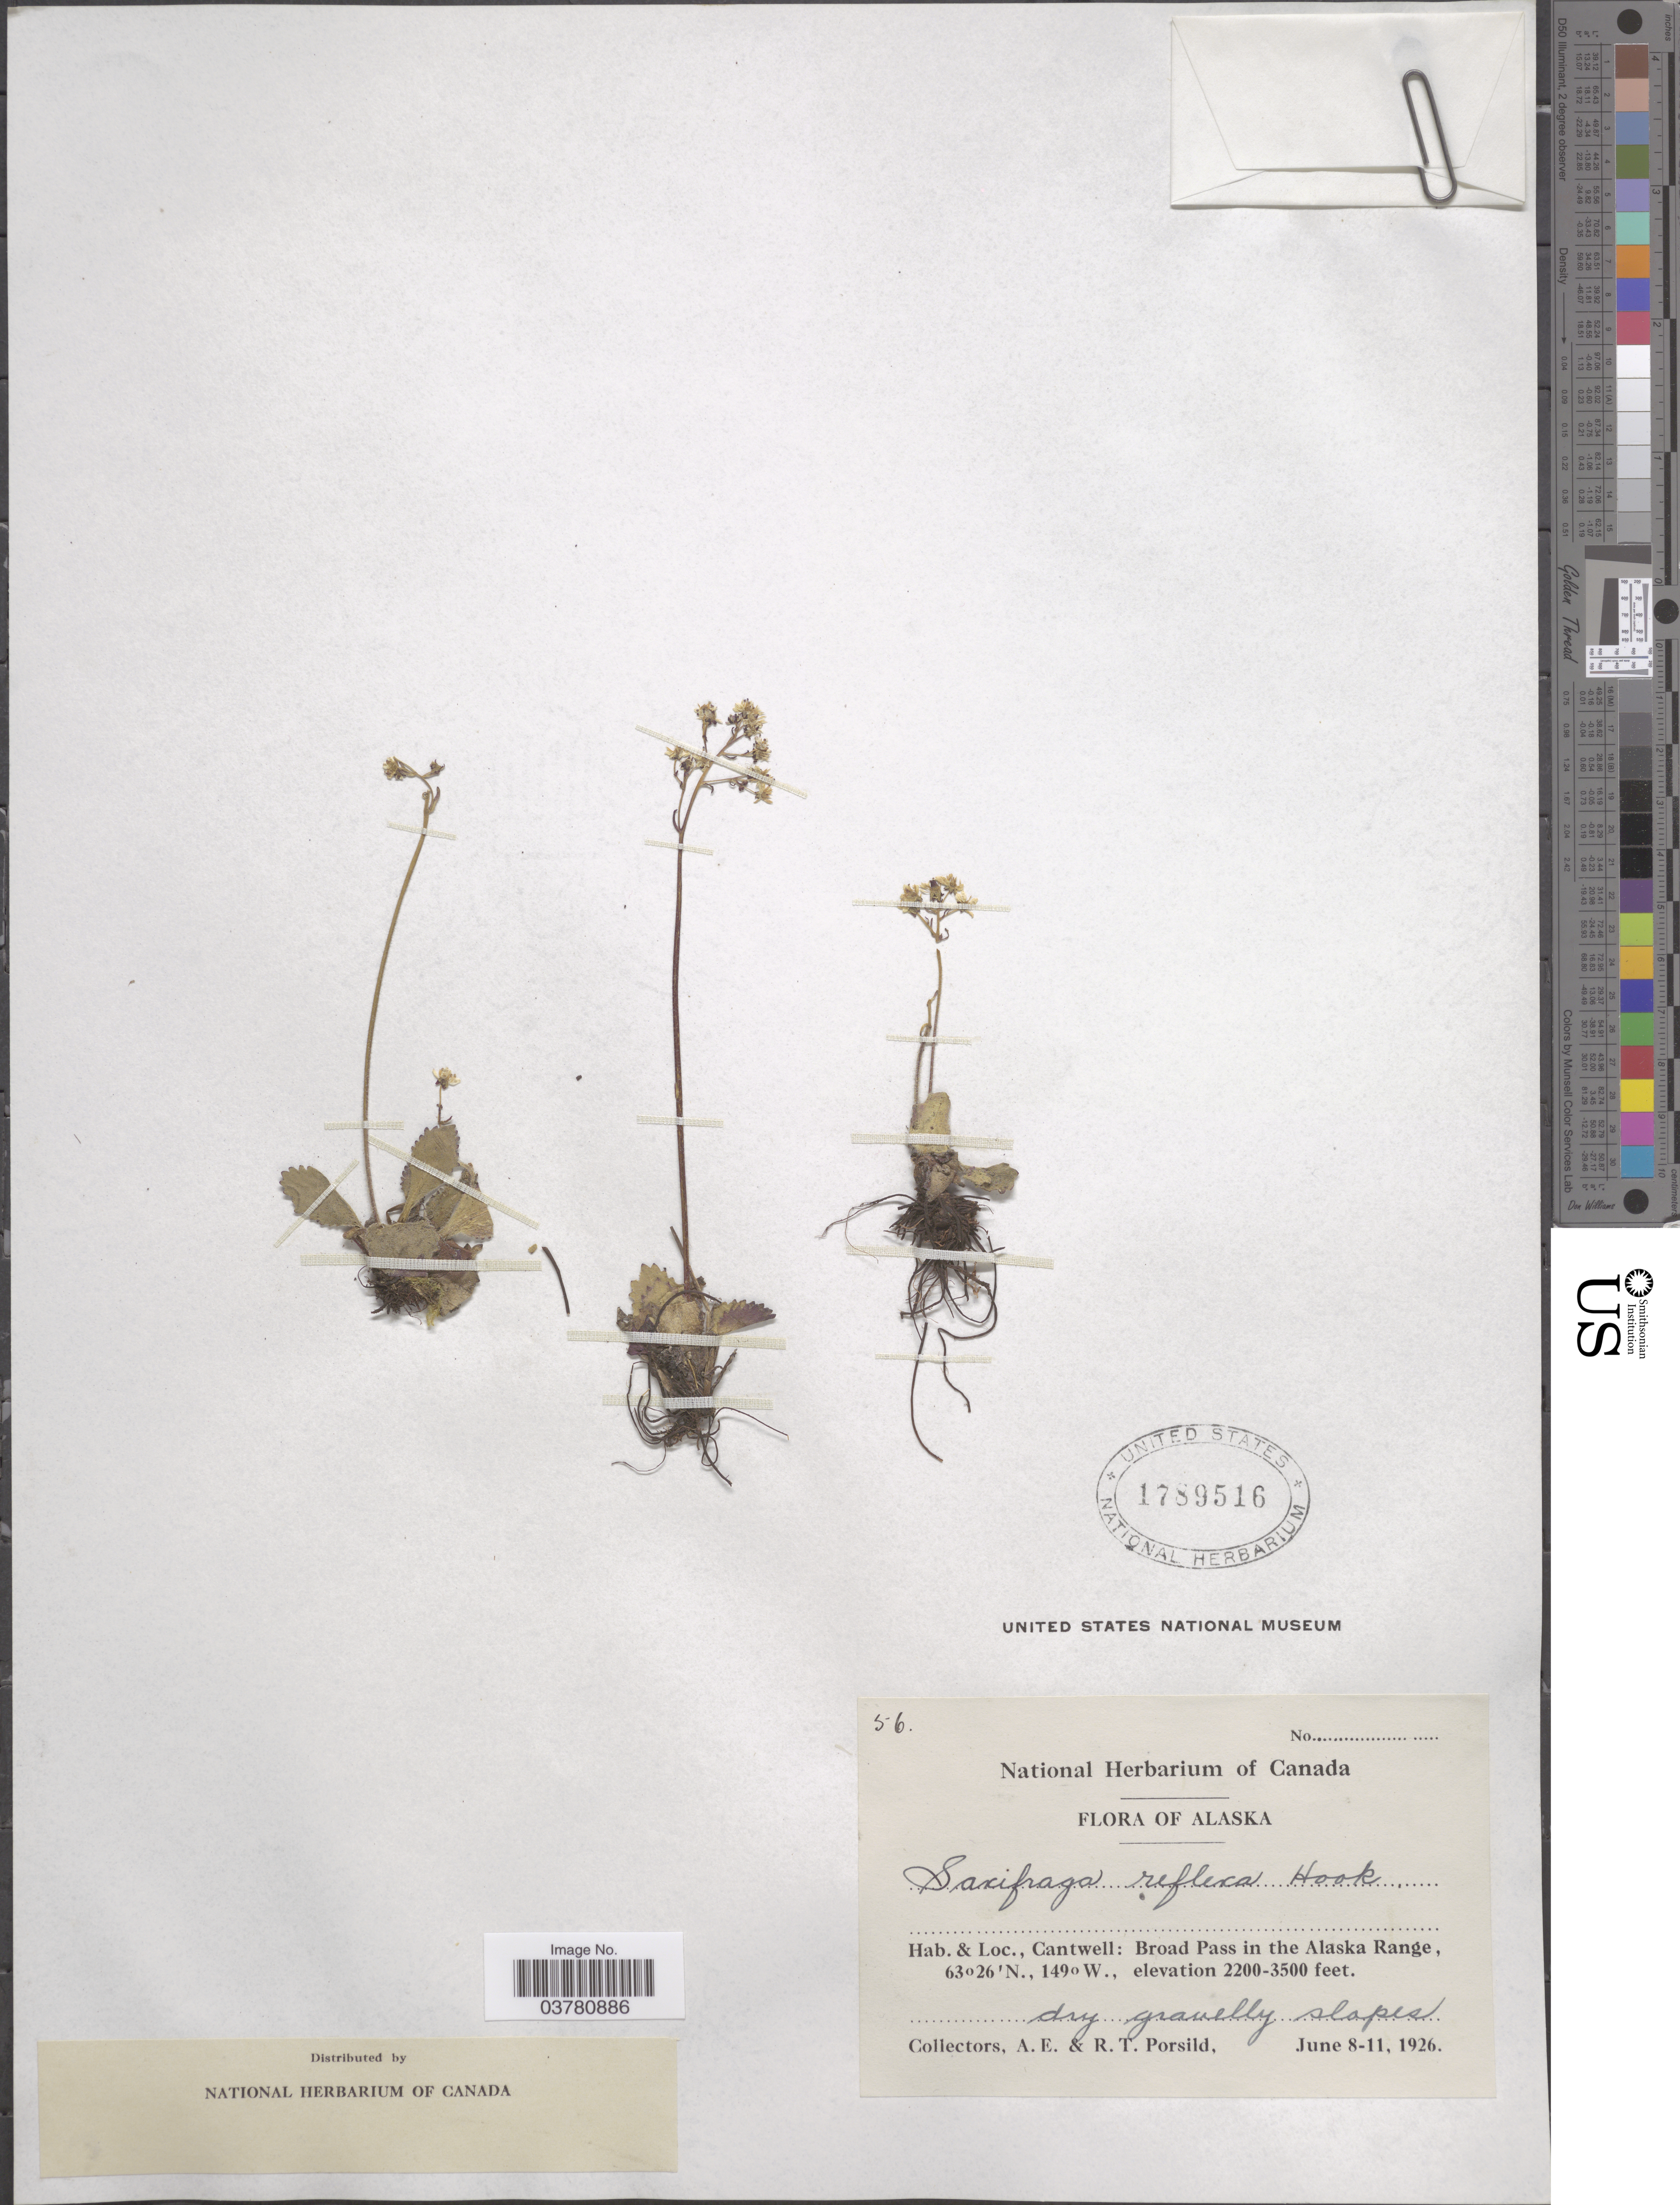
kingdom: Plantae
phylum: Tracheophyta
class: Magnoliopsida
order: Saxifragales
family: Saxifragaceae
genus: Micranthes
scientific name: Micranthes reflexa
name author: (Hook.) Small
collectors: A. E. Porsild & R. T. Porsild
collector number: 56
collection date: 1926-06-08/1926-06-11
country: United States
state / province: Alaska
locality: Cantwell: Broad Pass in the Alaska Range, dry gravelly slopes.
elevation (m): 671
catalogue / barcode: US 1789516